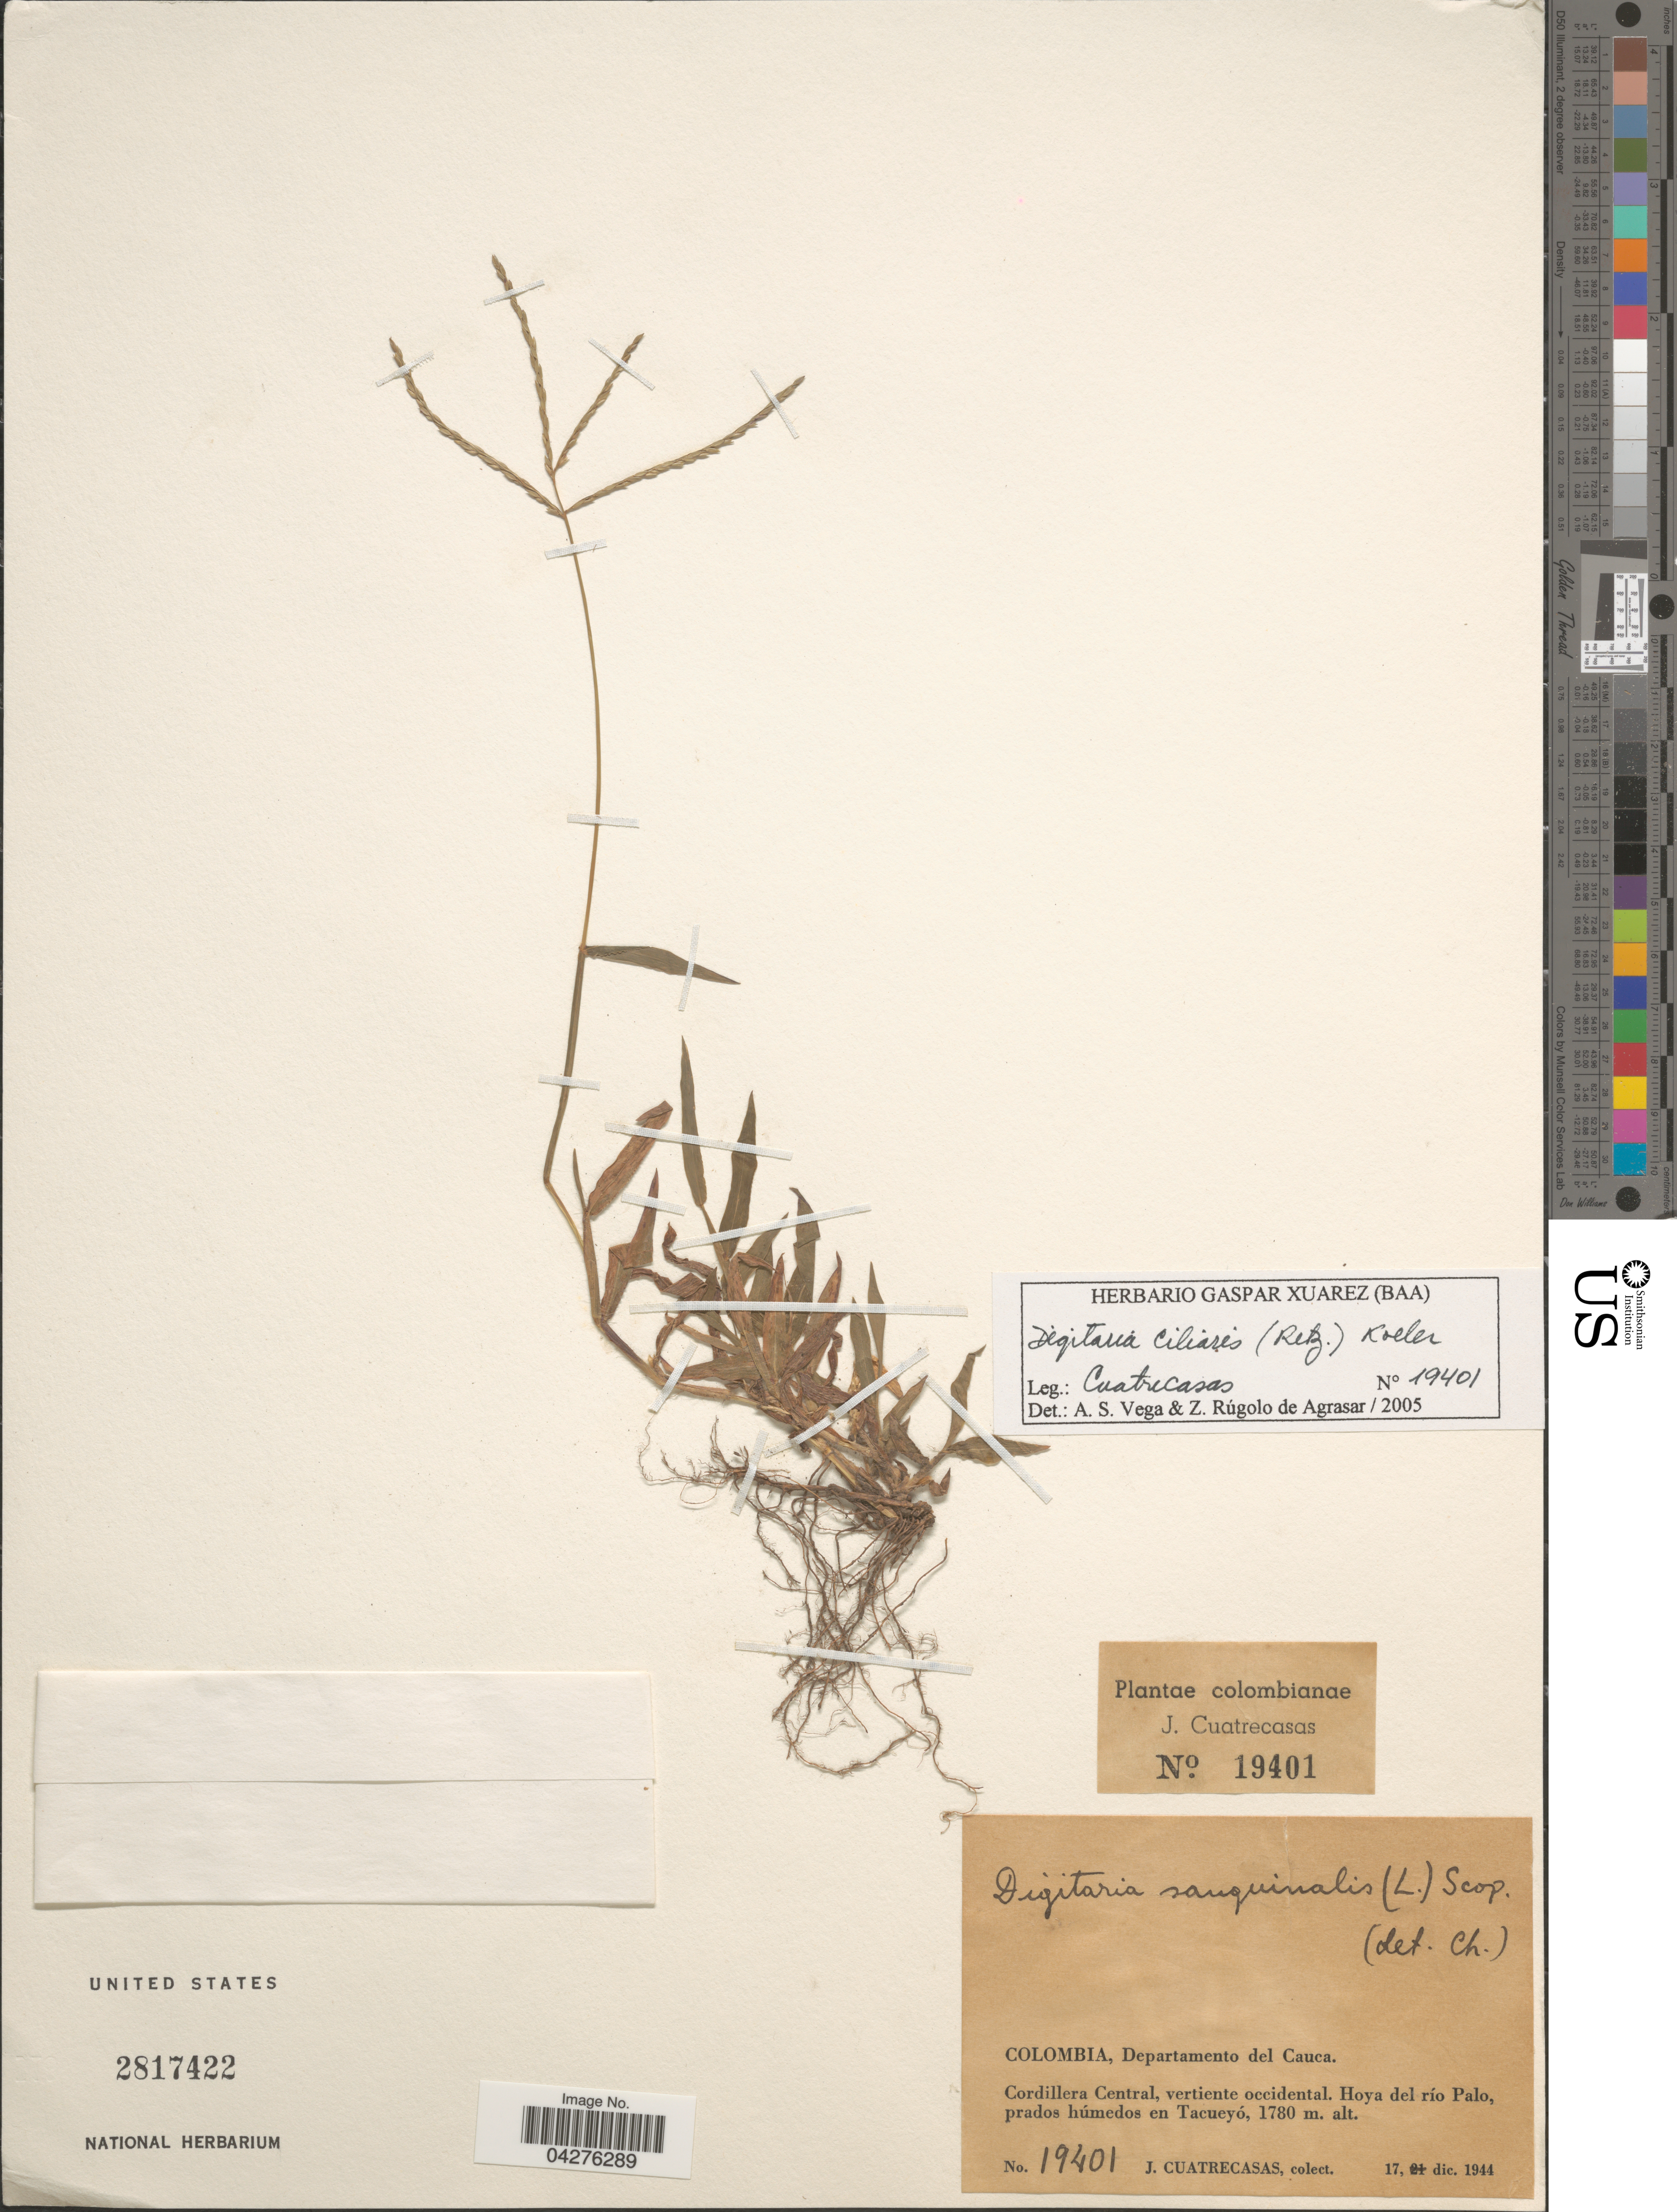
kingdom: Plantae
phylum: Tracheophyta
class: Liliopsida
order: Poales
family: Poaceae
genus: Digitaria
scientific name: Digitaria ciliaris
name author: (Retz.) Koeler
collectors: J. Cuatrecasas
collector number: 19401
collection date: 1944-12-17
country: Colombia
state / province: Cauca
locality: Departamento del Cauca. Cordillera Central, vertiente occidental. Hoya del río Palo, prados húmedos en Tacueyó.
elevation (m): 1780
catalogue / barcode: US 2817422